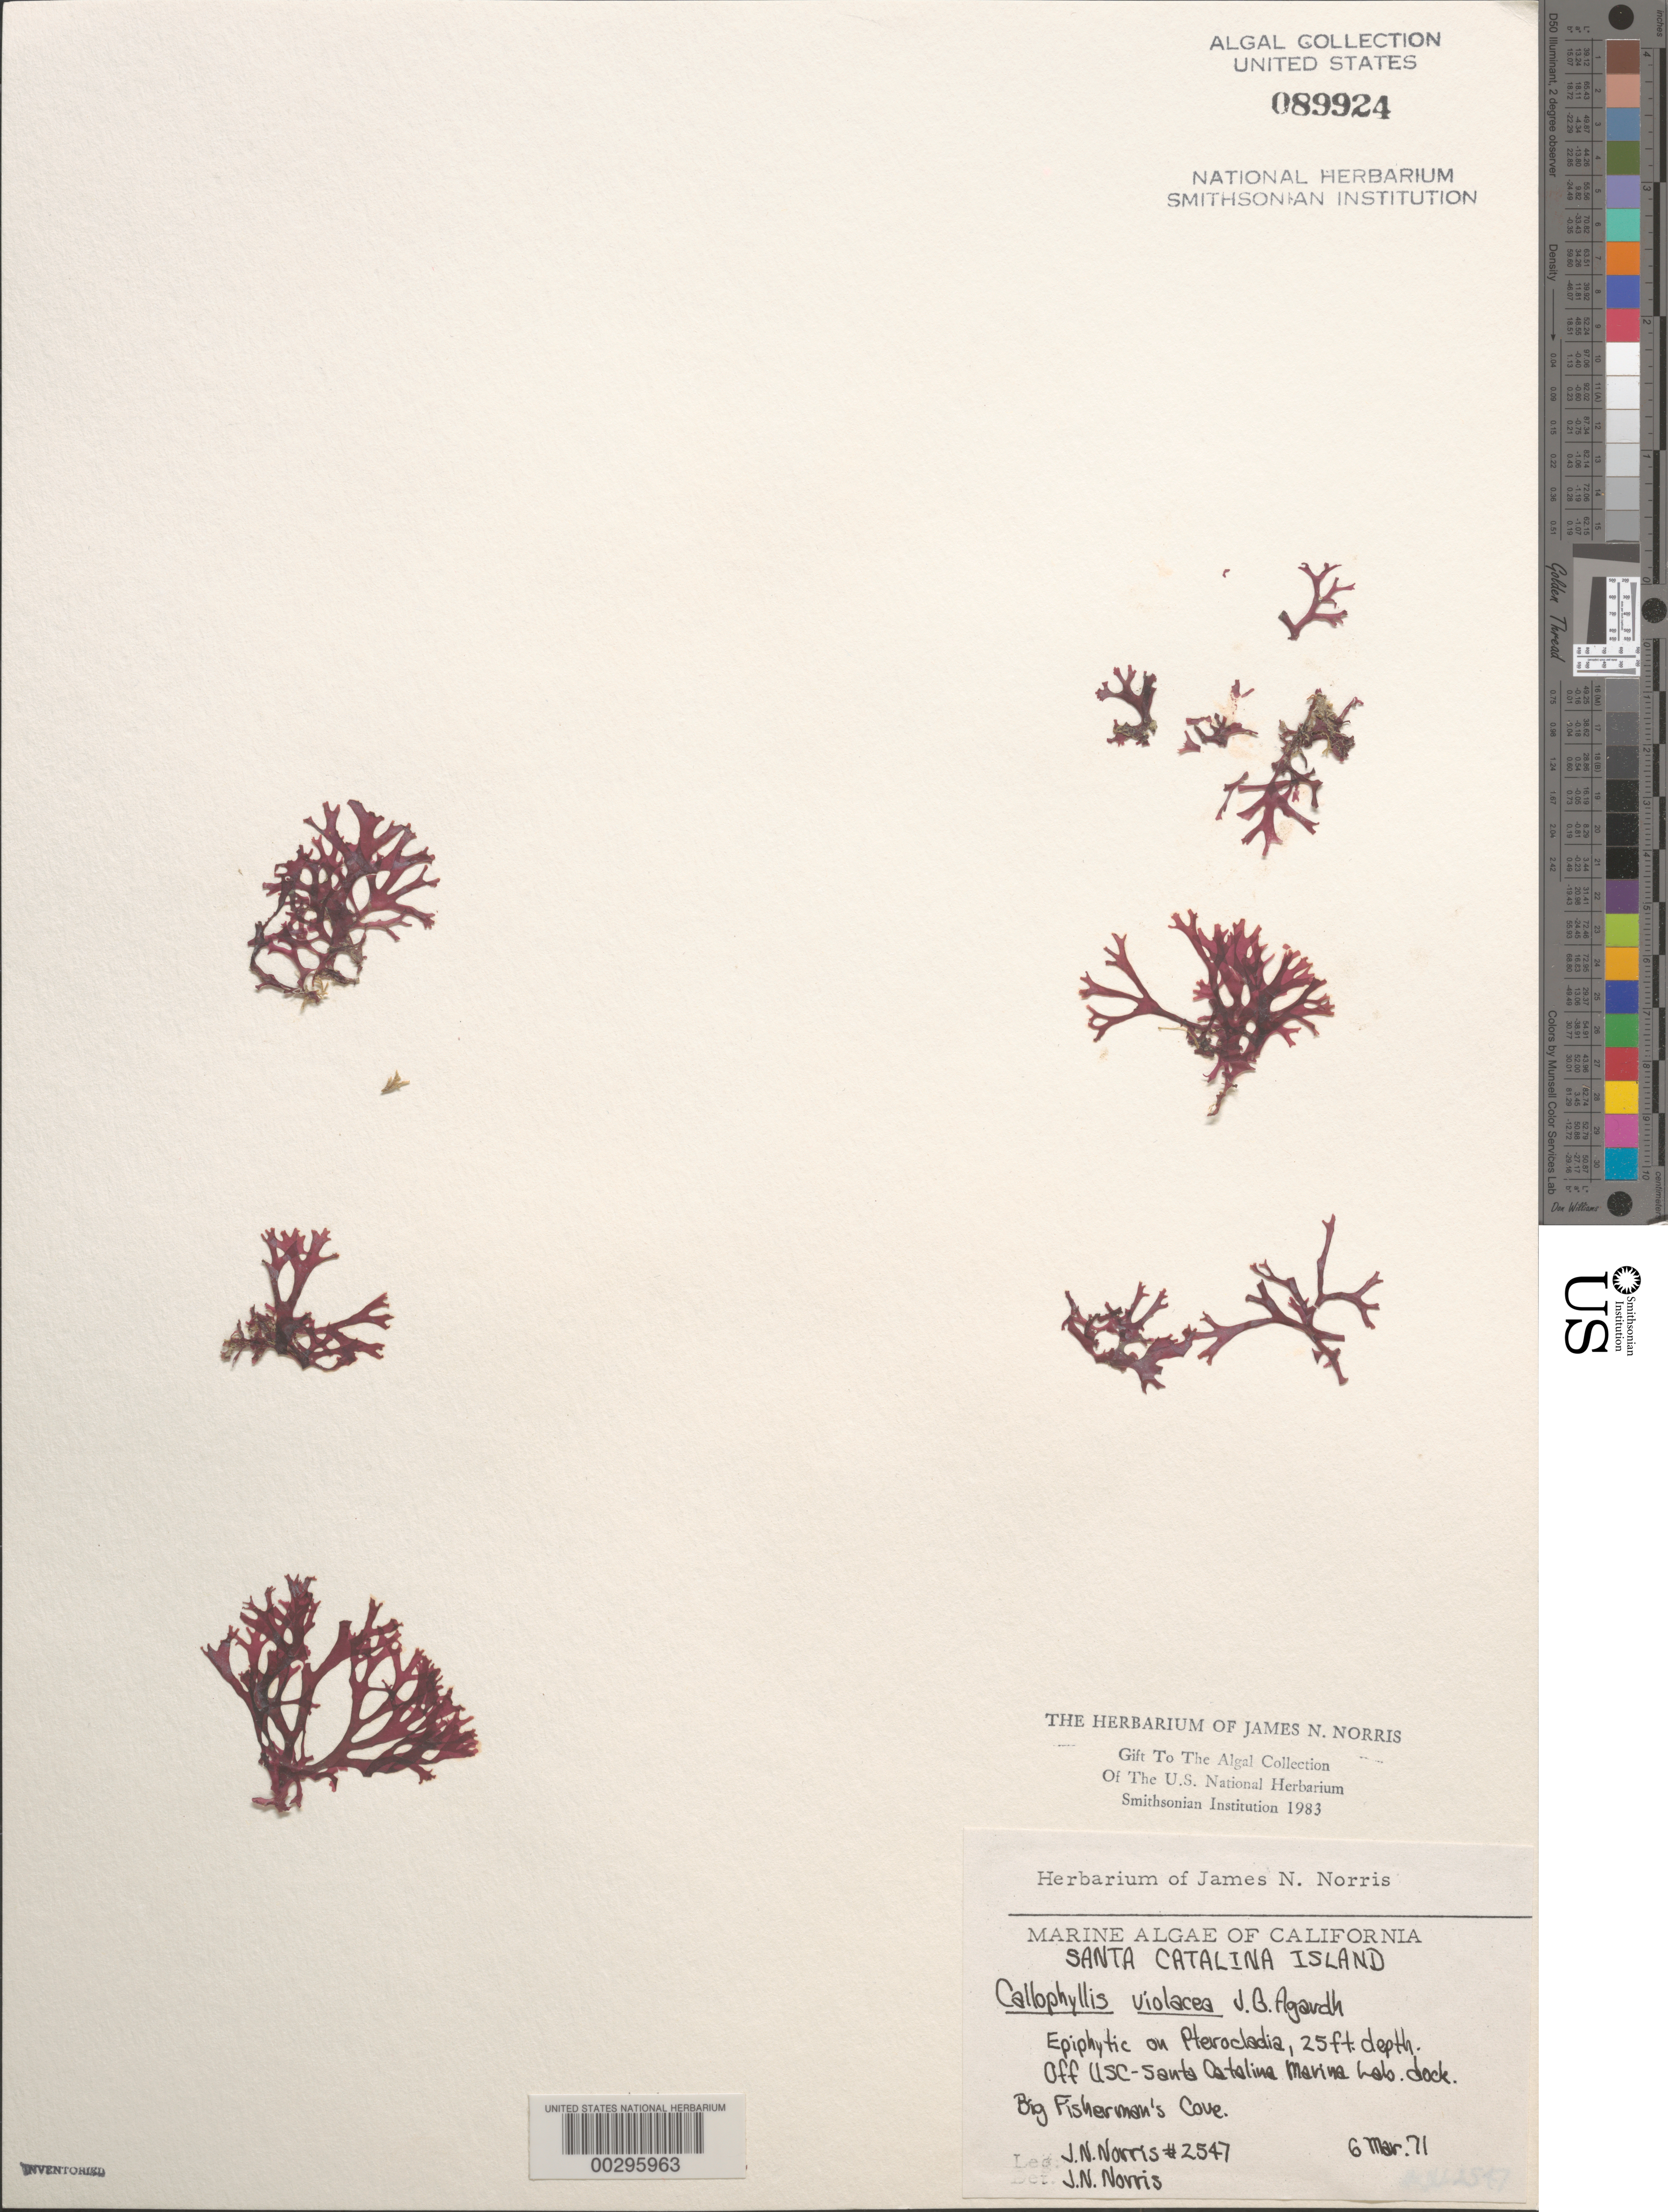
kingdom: Plantae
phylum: Rhodophyta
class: Florideophyceae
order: Gigartinales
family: Kallymeniaceae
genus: Callophyllis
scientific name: Callophyllis violacea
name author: J. Agardh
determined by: Norris, James N.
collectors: J. N. Norris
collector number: JN-2547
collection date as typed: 06 Mar 1971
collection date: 1971-03-06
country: United States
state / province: California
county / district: Los Angeles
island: Santa Catalina Island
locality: Big Fishermans Cove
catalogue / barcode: US 89924